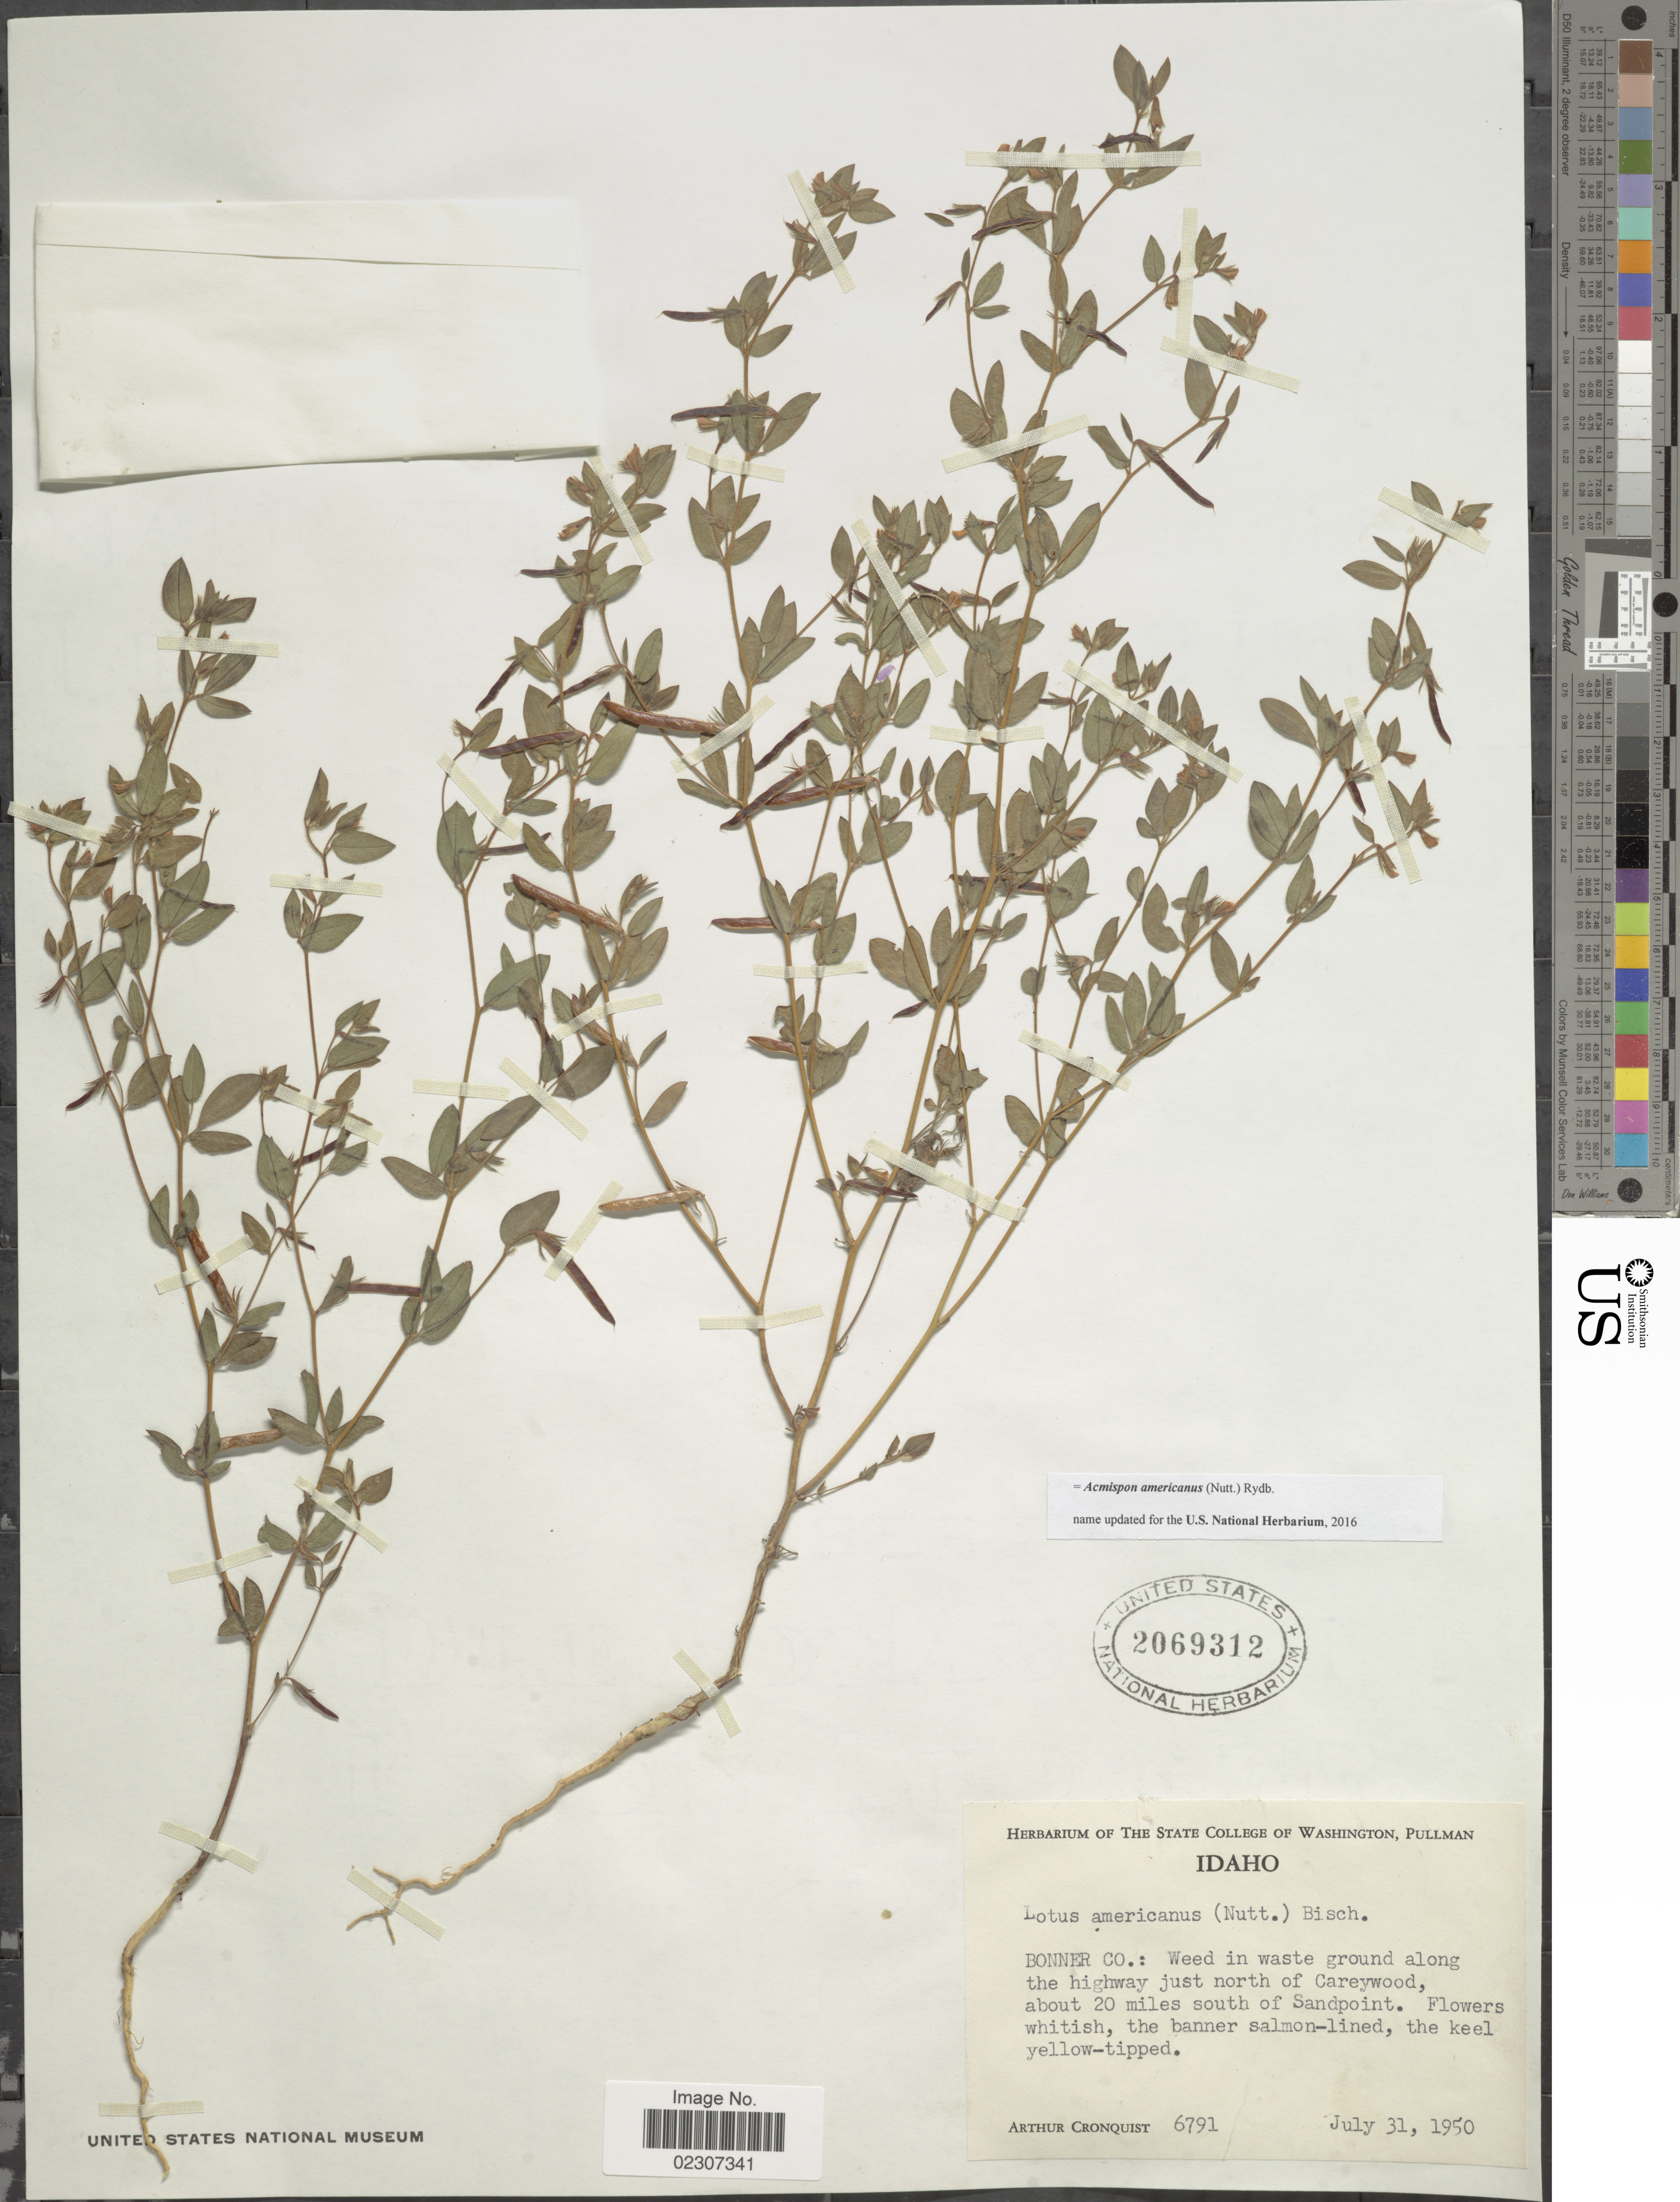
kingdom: Plantae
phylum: Tracheophyta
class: Magnoliopsida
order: Fabales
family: Fabaceae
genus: Acmispon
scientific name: Acmispon americanus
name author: (Nutt.) Rydb.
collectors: A. J. Cronquist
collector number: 6791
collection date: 1950-07-31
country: United States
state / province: Idaho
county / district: Bonner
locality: Weed in waste ground along the highway just north of Careywood, about 20 miles south of Sandpoint.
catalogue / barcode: US 2069312